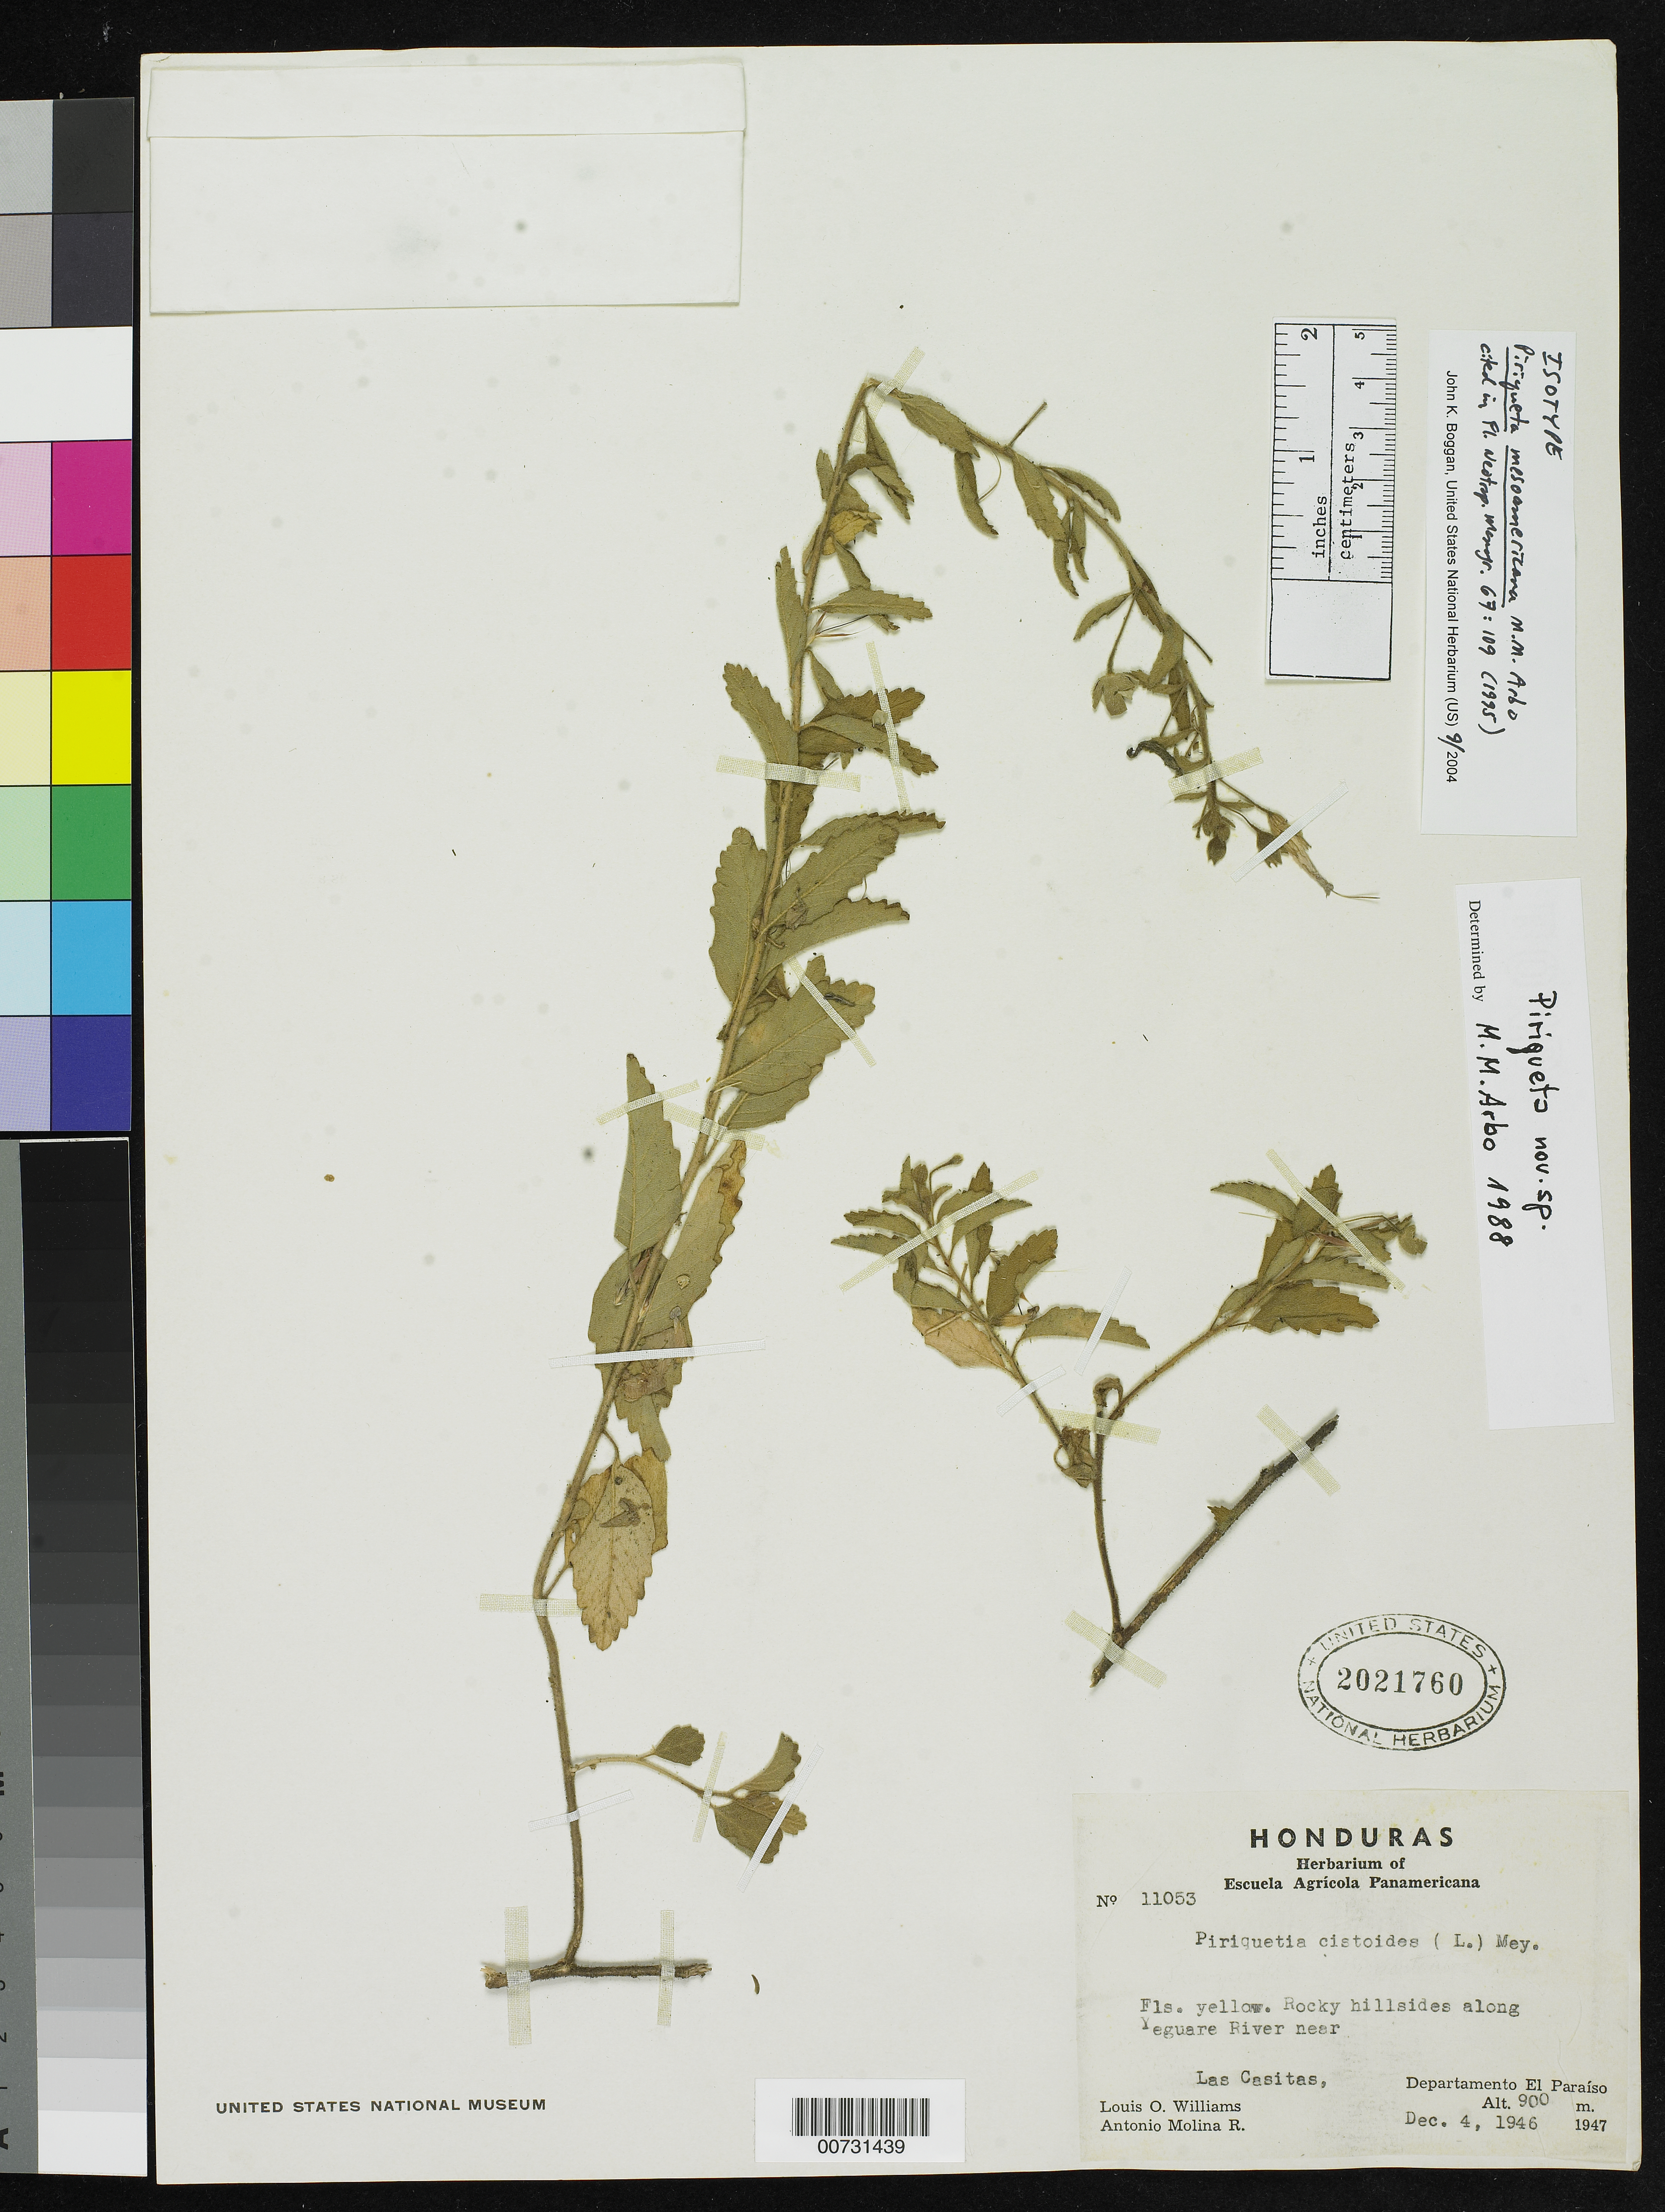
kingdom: Plantae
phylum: Tracheophyta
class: Magnoliopsida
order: Malpighiales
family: Turneraceae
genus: Piriqueta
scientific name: Piriqueta mesoamericana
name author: Arbo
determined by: Boggan, J. K., (US), NMNH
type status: Isotype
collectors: L. O. Williams & A. Molina R.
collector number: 11053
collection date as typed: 04 Dec 1946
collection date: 1946-12-04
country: Honduras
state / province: El Paraíso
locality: Rocky hillsides along Yeguare River near Las Casitas, Departamento El Paraíso.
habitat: Rocky hillsides.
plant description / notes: Holotype at MO.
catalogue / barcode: US 2021760